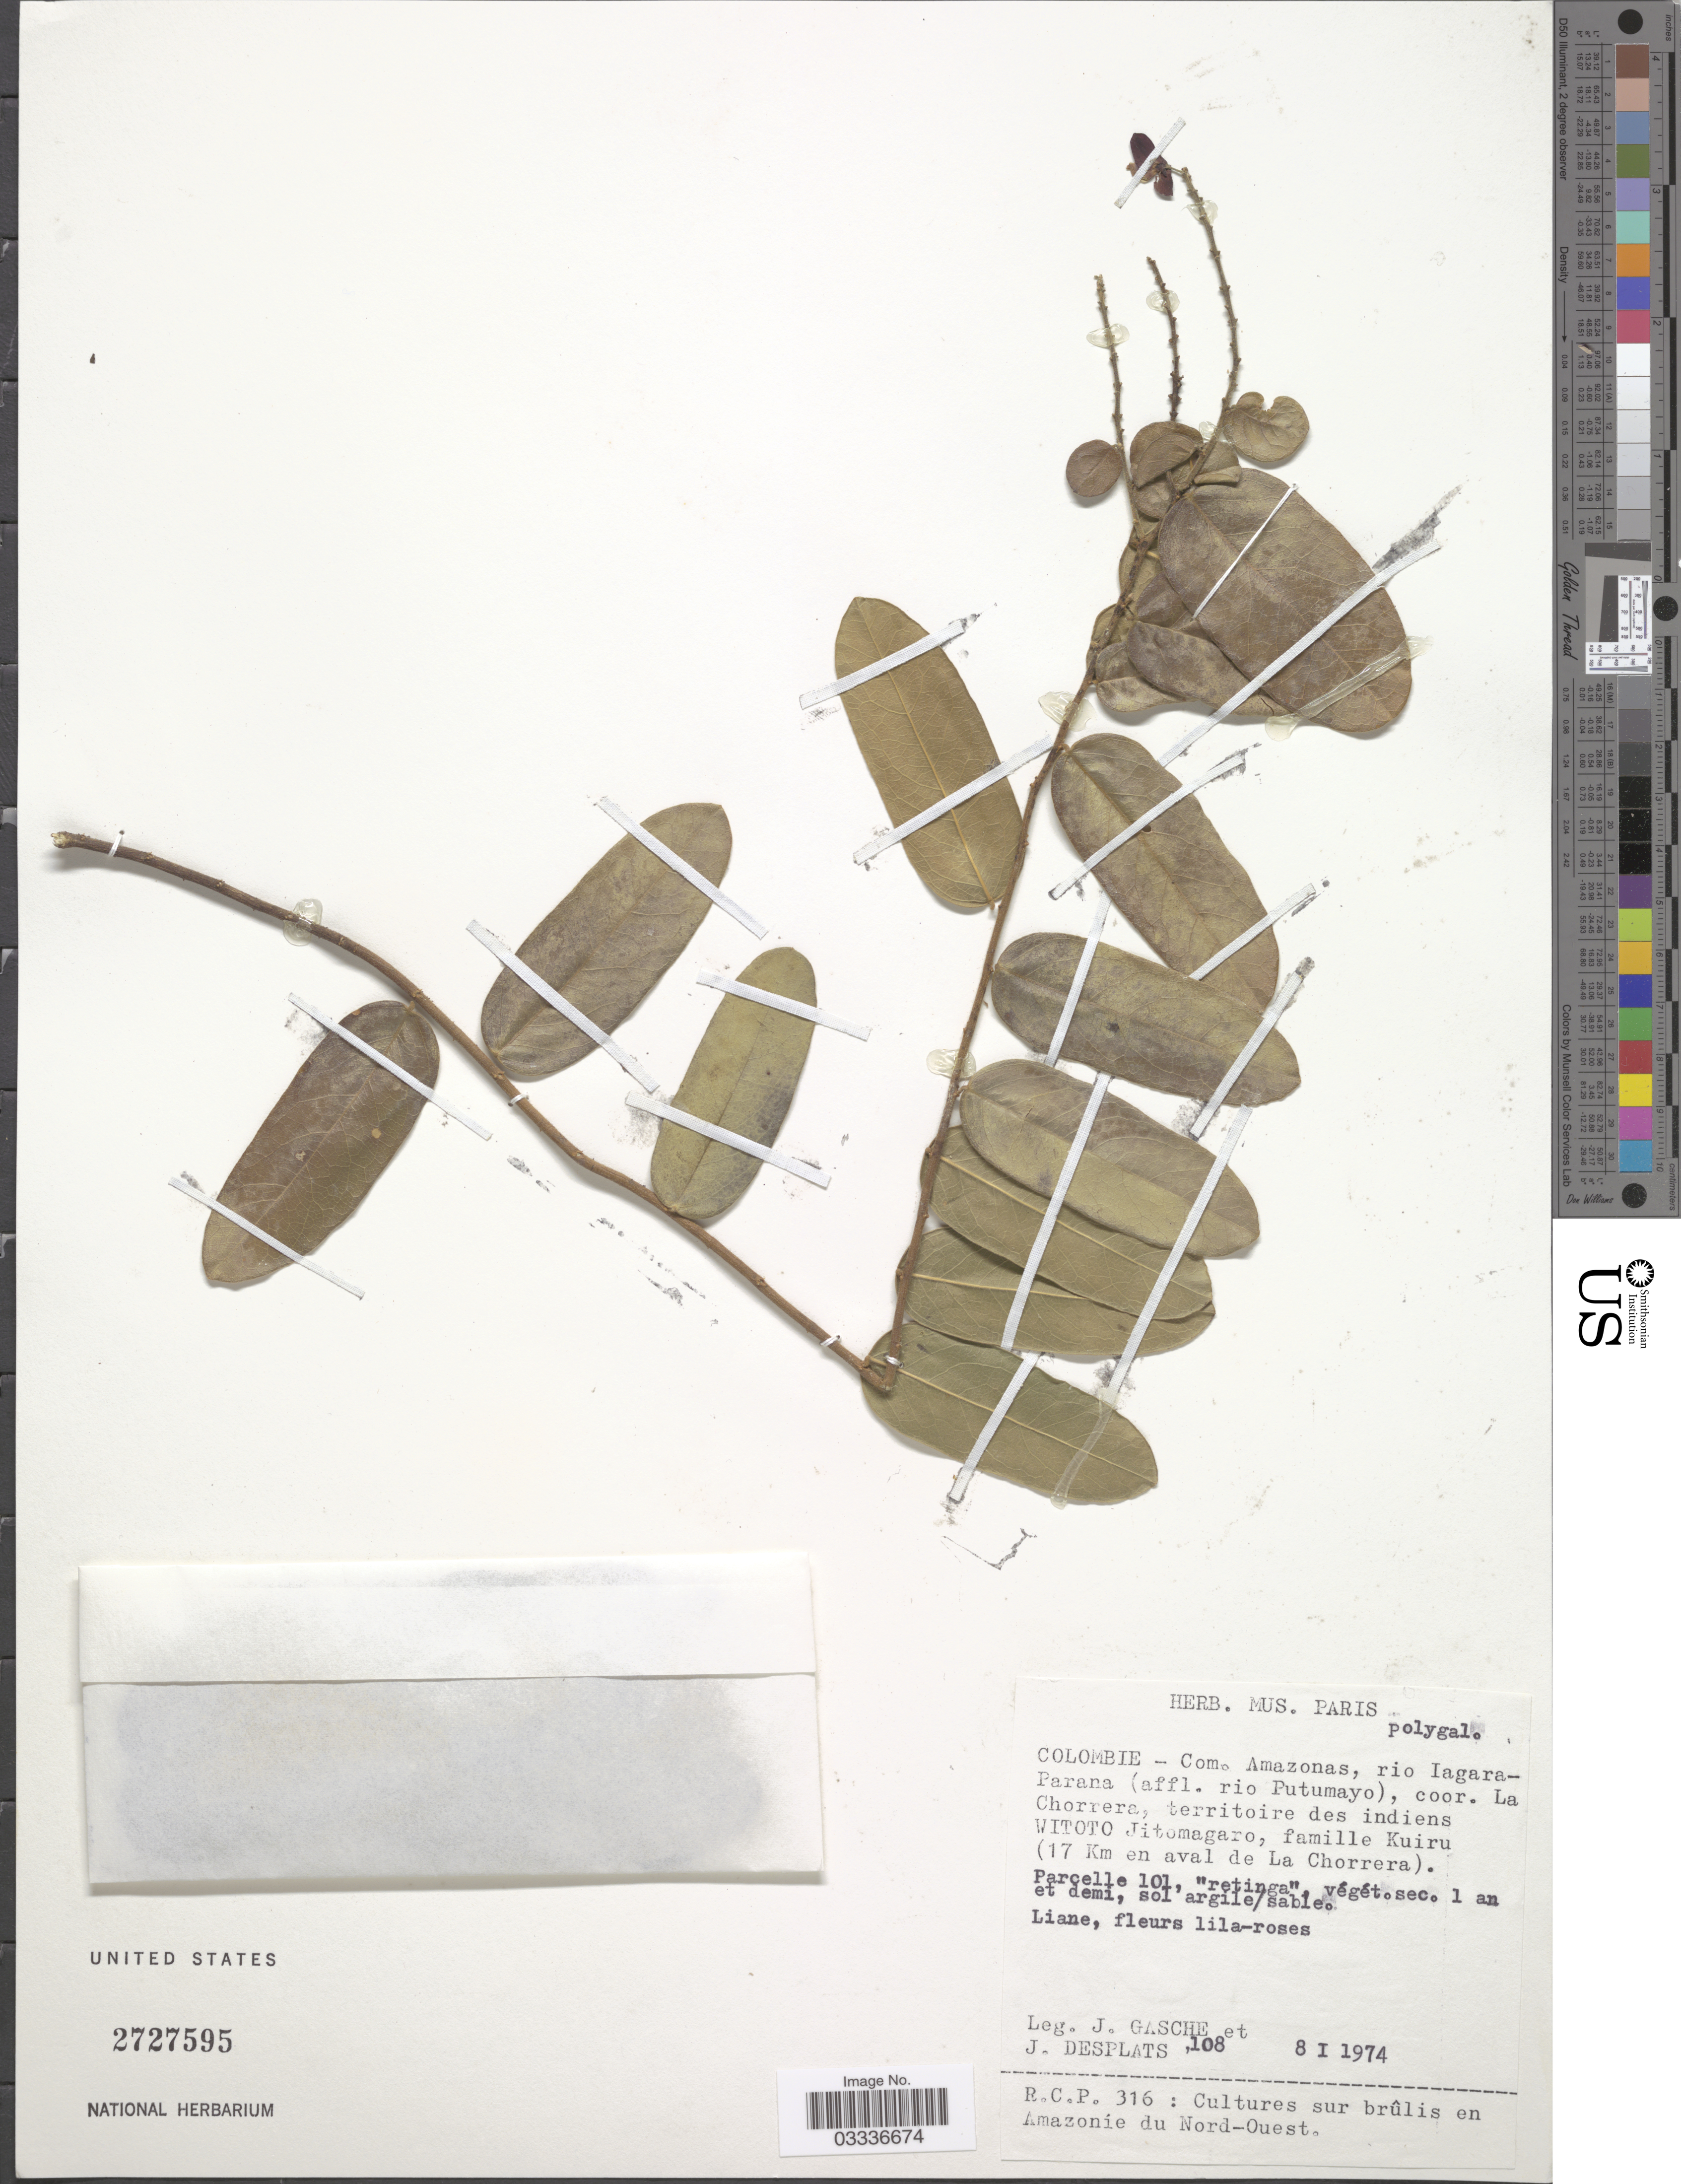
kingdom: Plantae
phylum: Tracheophyta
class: Magnoliopsida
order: Fabales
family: Polygalaceae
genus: Securidaca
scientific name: Securidaca sp.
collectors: J. Gasche & J. Desplats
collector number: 108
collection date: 1974-01-08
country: Colombia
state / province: Amazônas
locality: Com. Amazonas, rio Iagara-Parana (affl. rio Putumayo), coor. La Chorrera, territoire des indiens Witoto Jitomagaro, famille Kuiru. [unsure placement] (17 Km en aval de La Chorrera).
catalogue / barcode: US 2727595